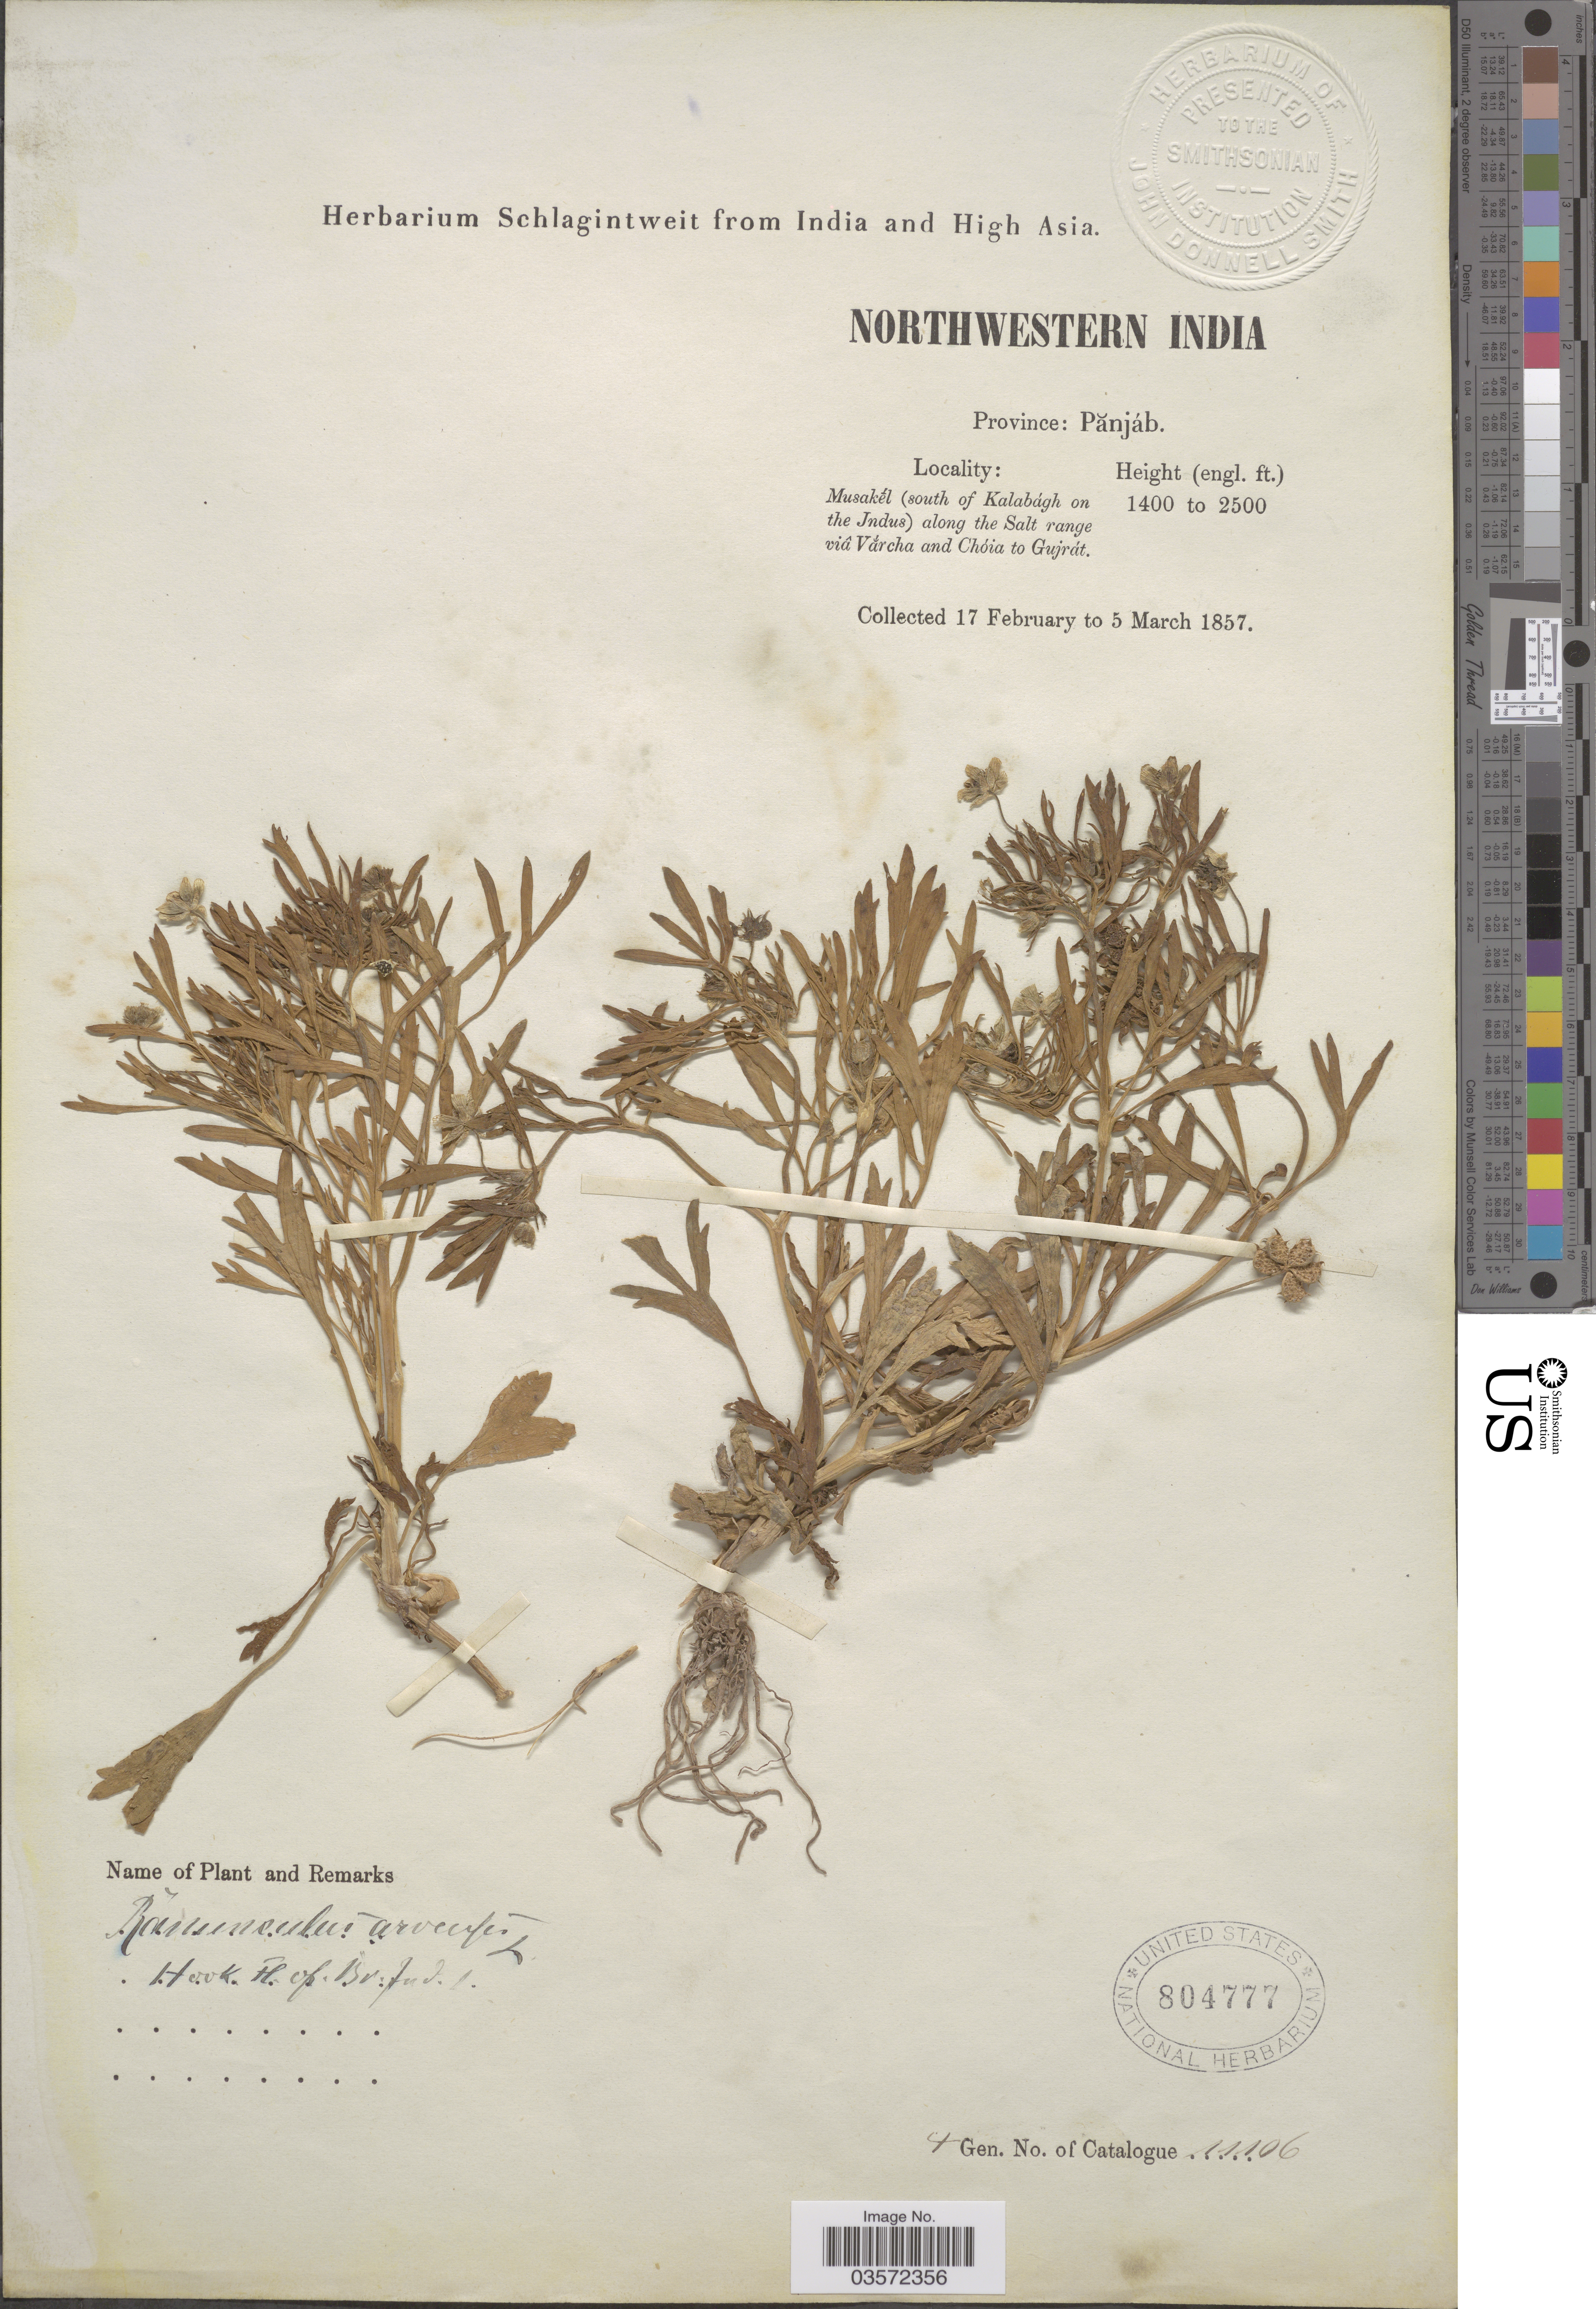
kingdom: Plantae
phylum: Tracheophyta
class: Magnoliopsida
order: Ranunculales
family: Ranunculaceae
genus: Ranunculus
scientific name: Ranunculus arvensis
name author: L.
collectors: ex herb. Schlagintweit from India and High Asia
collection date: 1857-02-17/1857-03-05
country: India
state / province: Punjab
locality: Northwestern India. Province: Panjáb. Musakél (south of Kalabágh on the Indus) along the Salt range via Várcha and Chóia to Gujrát.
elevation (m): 427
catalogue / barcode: US 804777